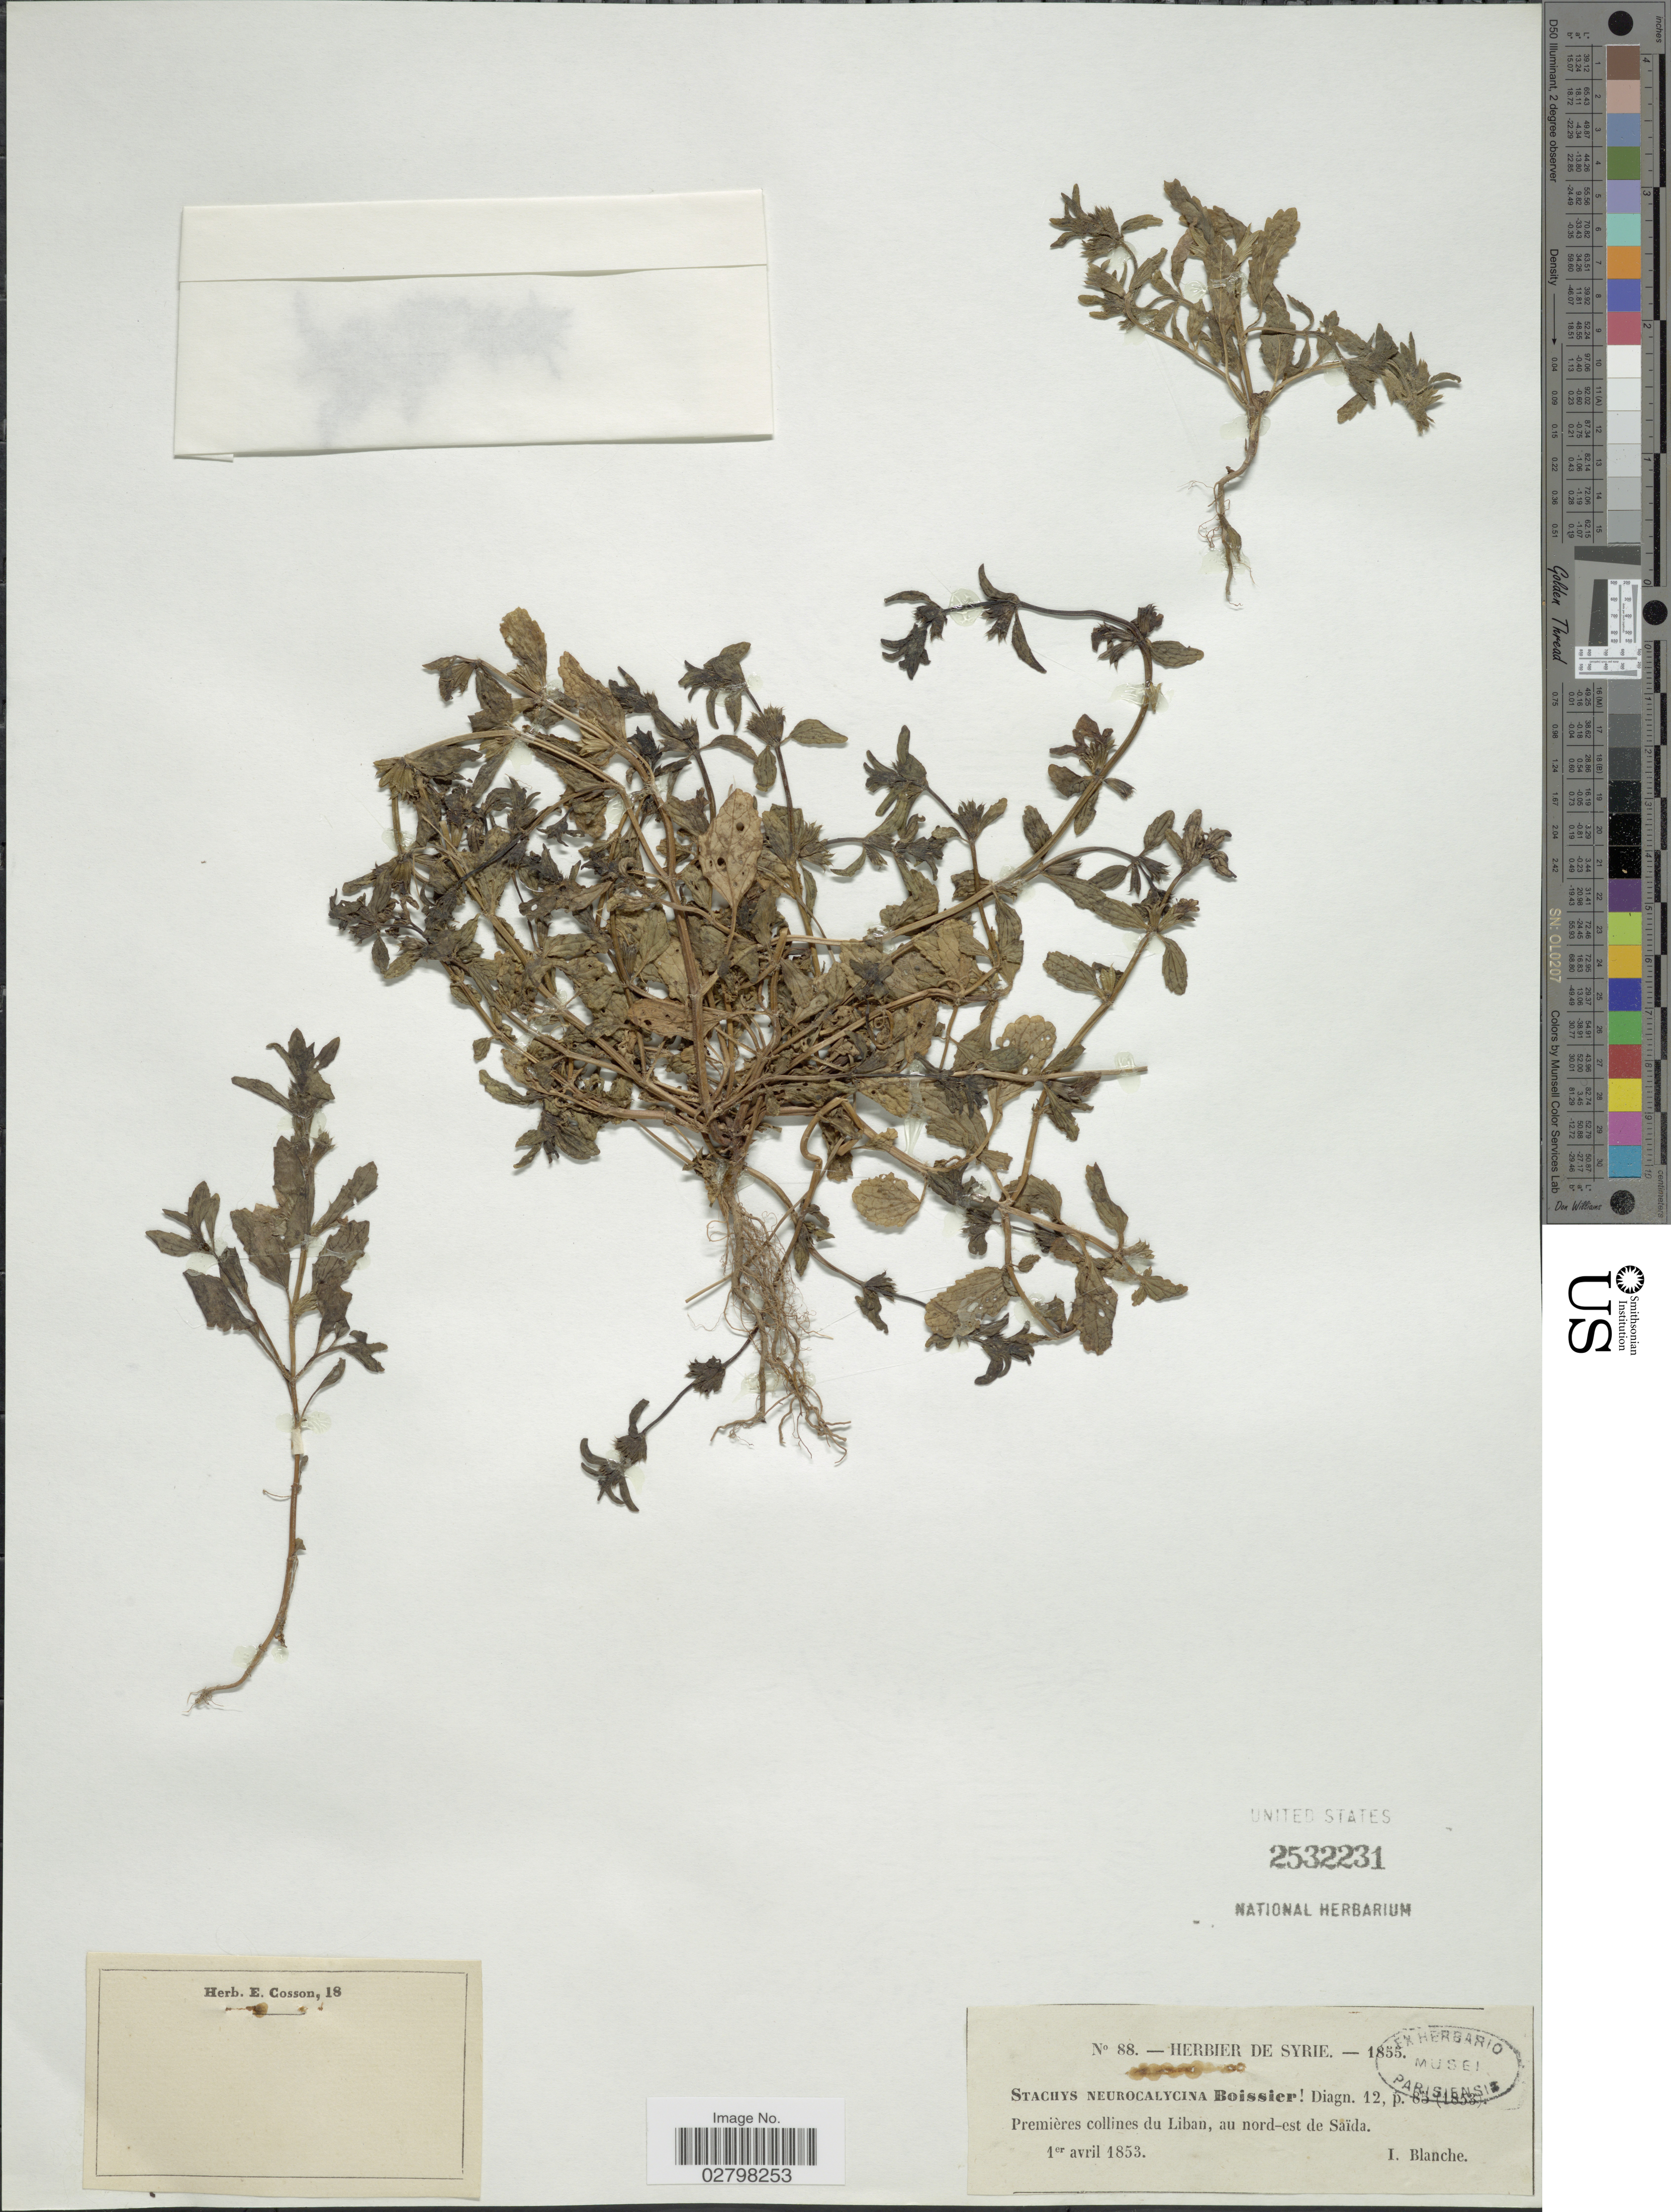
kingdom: Plantae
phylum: Tracheophyta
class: Magnoliopsida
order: Lamiales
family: Lamiaceae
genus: Stachys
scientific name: Stachys neurocalycina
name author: Boiss.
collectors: I. Blanche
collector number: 88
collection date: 1853-04-01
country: Syria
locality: Premières collines du Liban, au nord-est de Saïda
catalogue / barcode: US 2532231